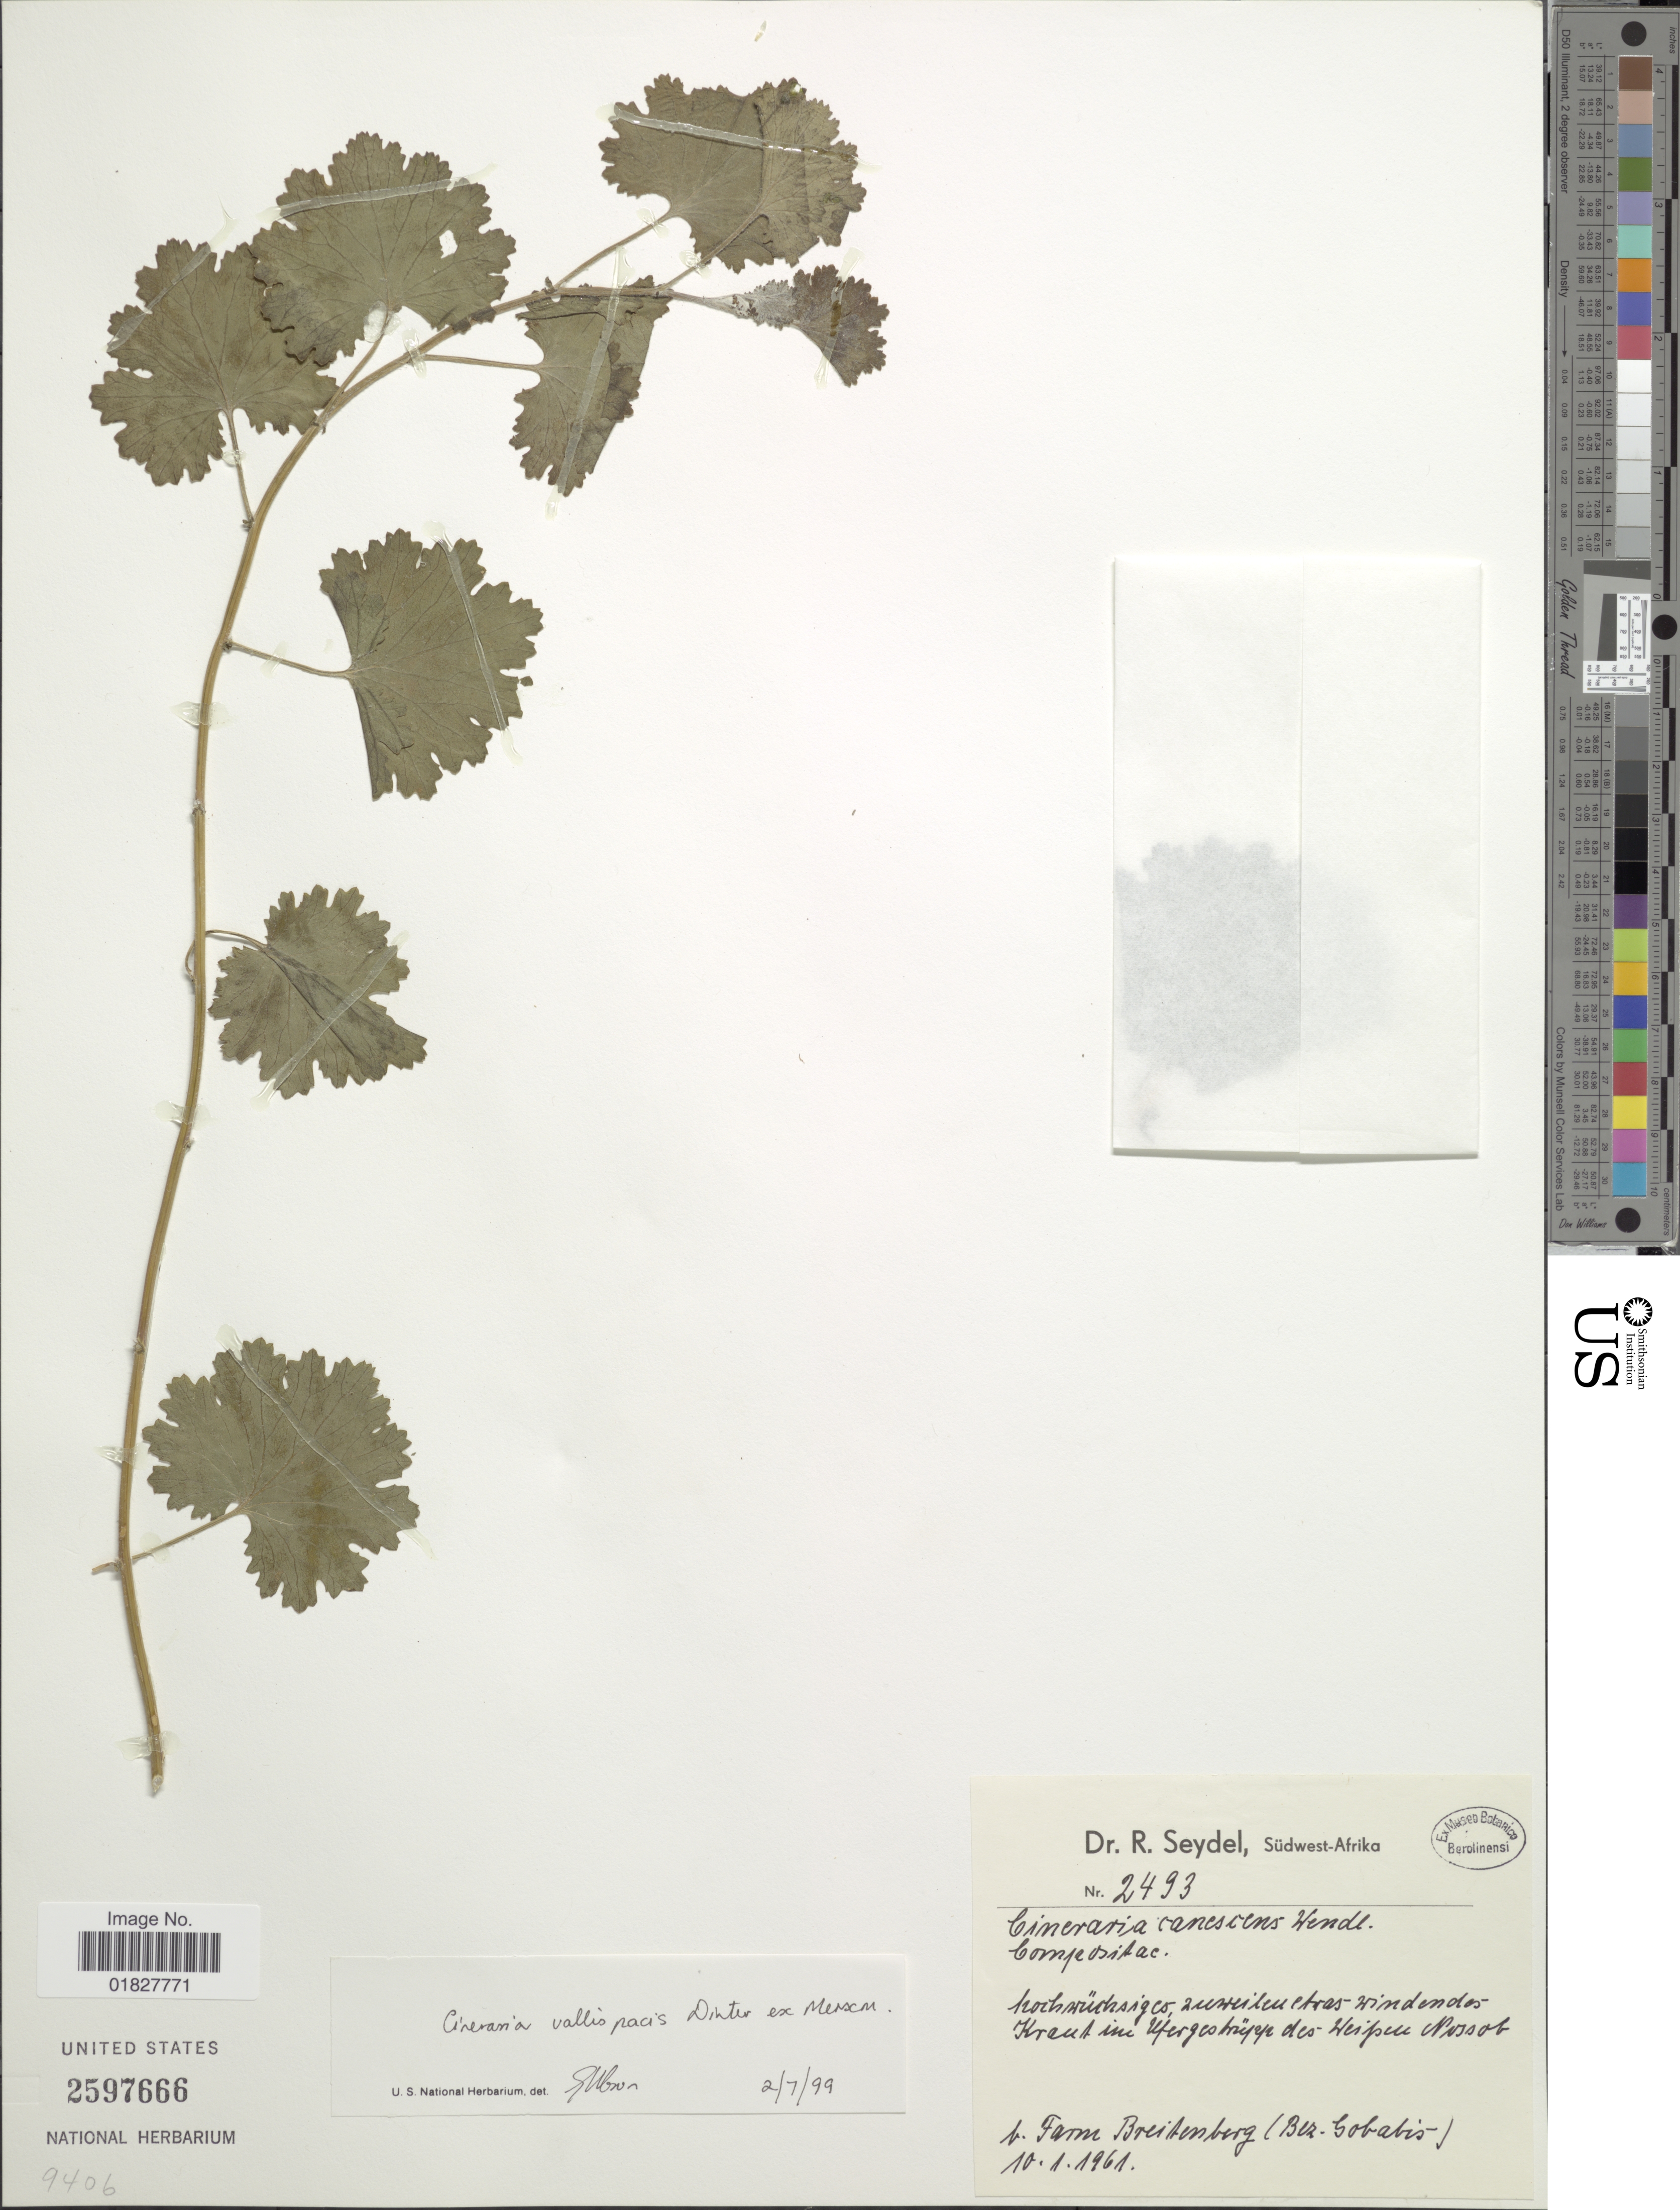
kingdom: Plantae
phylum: Tracheophyta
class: Magnoliopsida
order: Asterales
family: Asteraceae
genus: Cineraria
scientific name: Cineraria vallis-pacis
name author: Dinter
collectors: R. Seydel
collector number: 2493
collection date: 1961-01-10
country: Namibia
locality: Sudwest-Afrika, b. Farm Breitenberg (Bez. Gobabis).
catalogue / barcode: US 2597666